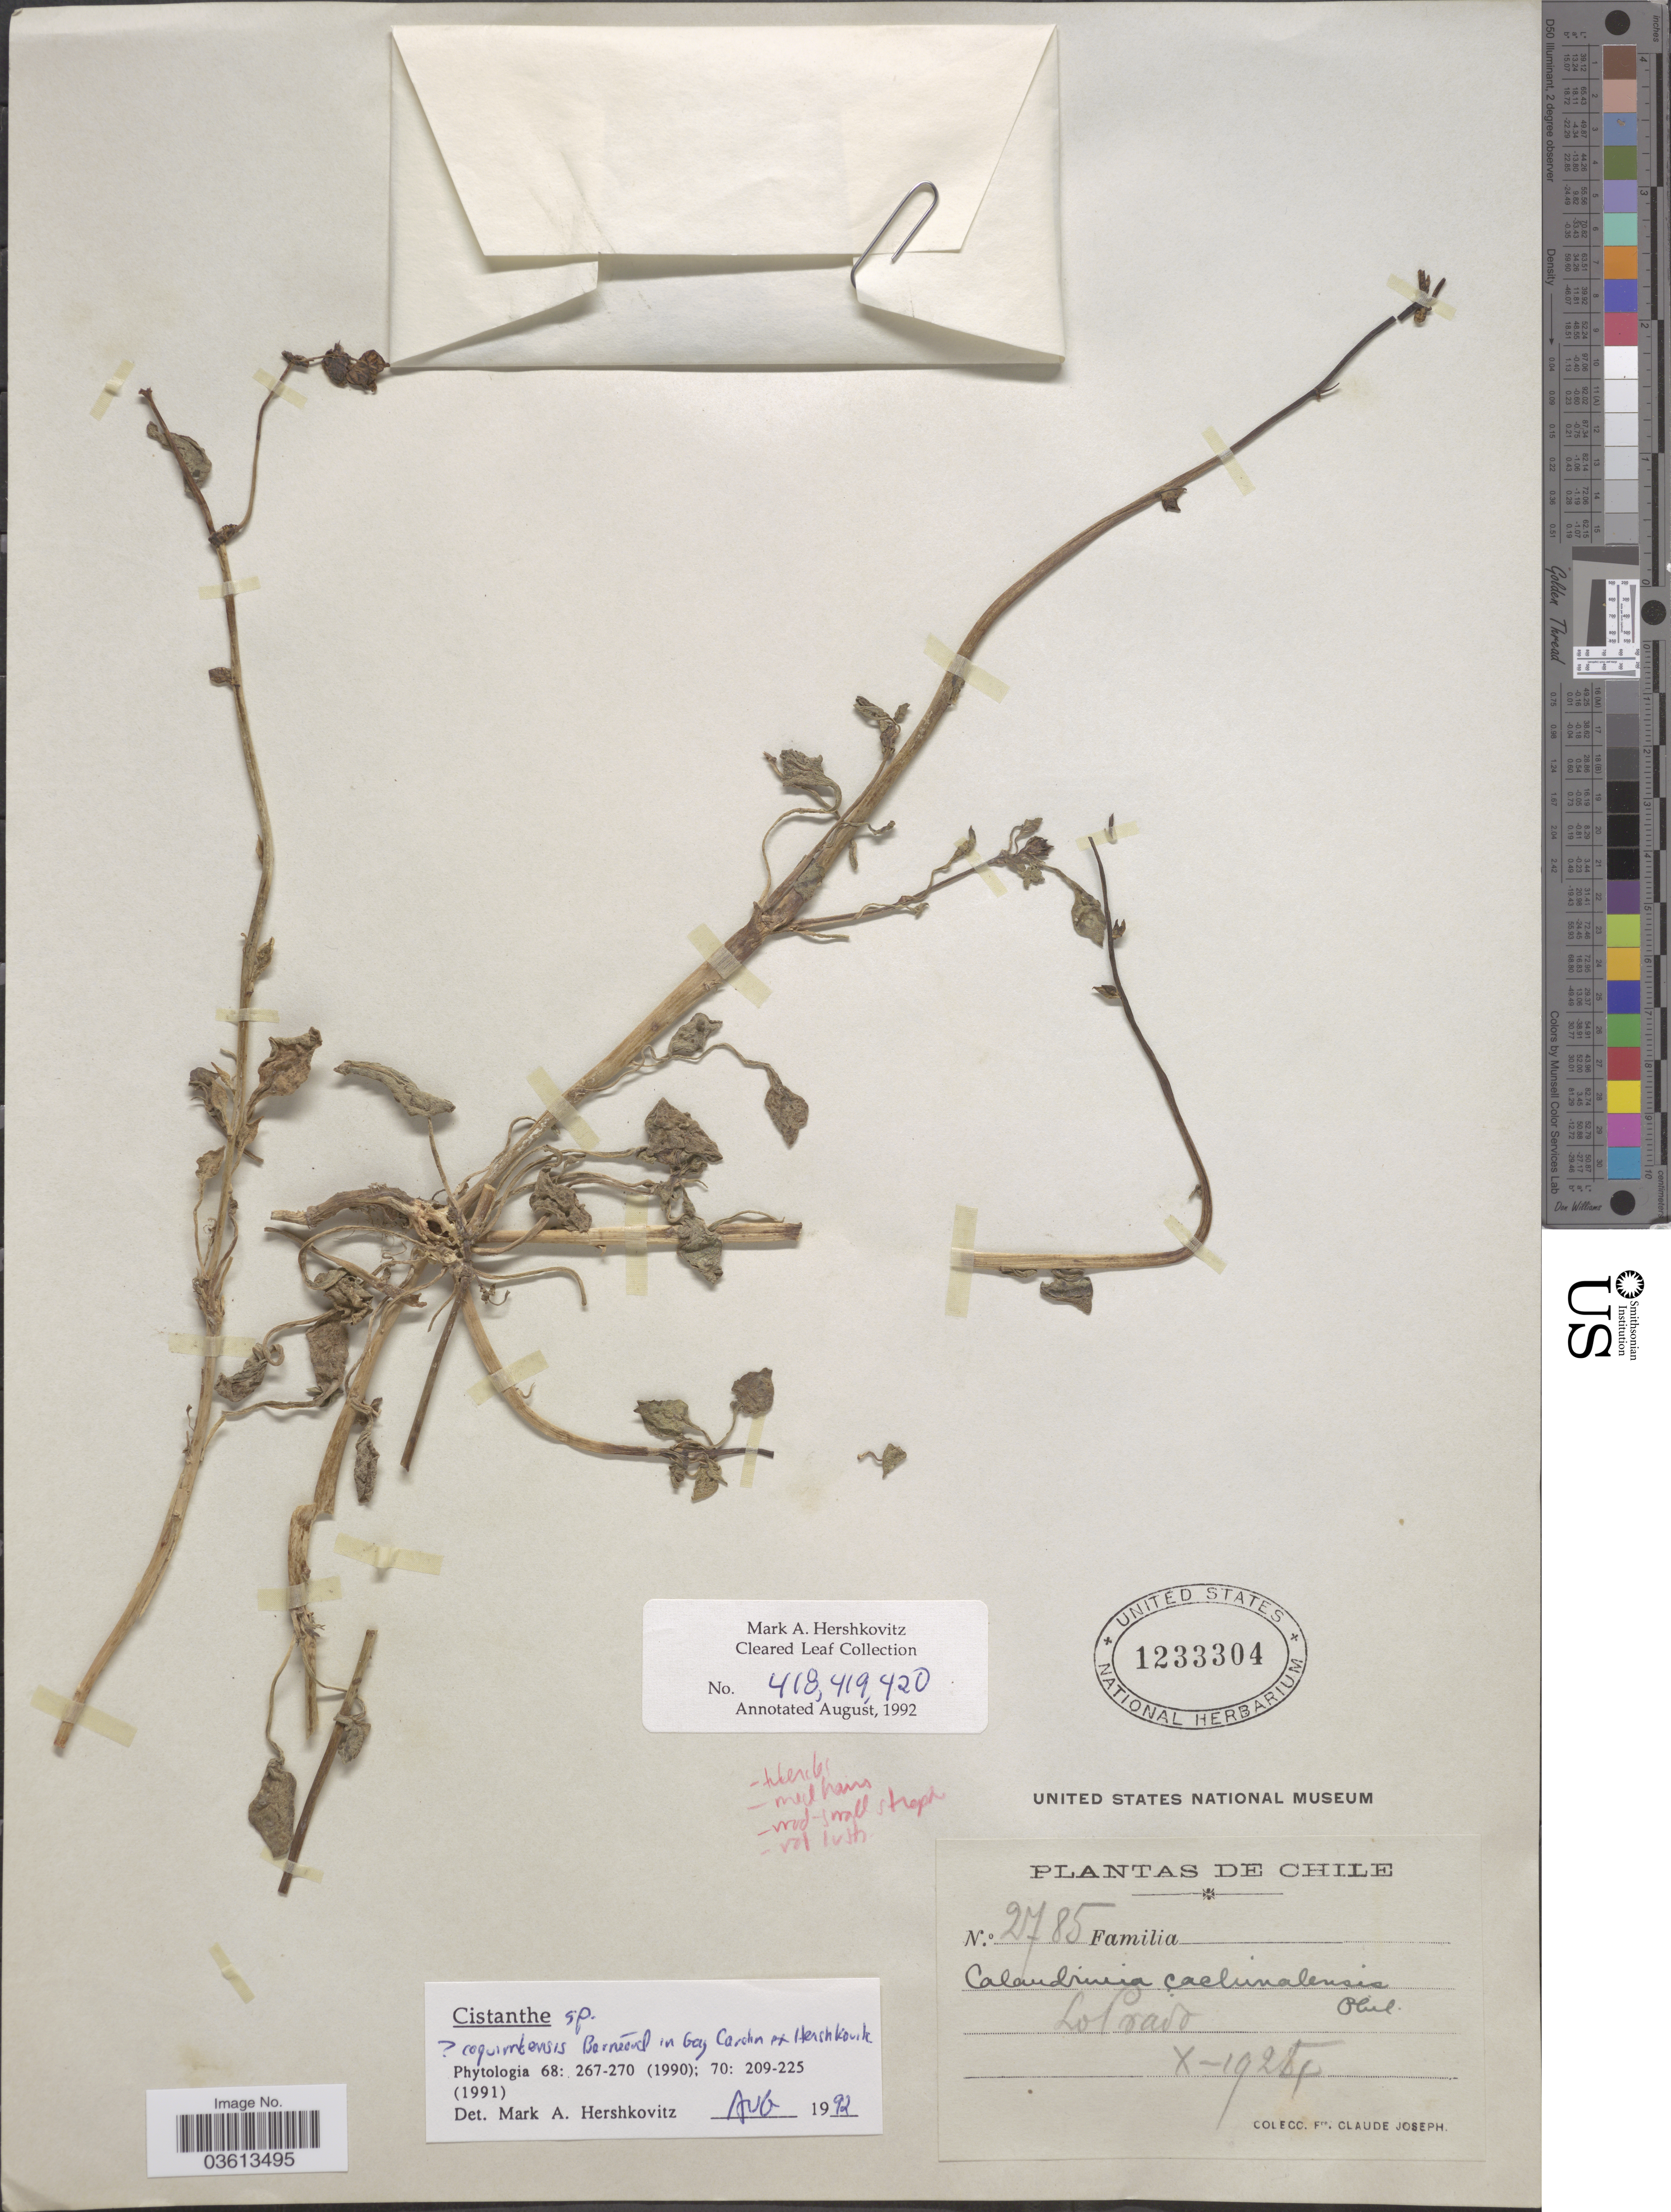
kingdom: Plantae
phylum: Tracheophyta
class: Magnoliopsida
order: Caryophyllales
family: Montiaceae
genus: Cistanthe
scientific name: Cistanthe sp.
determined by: Hershkovitz, M. A.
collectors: Bro. Claude-Joseph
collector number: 2785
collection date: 1924-10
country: Chile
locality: Lo Prado.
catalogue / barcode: US 1233304